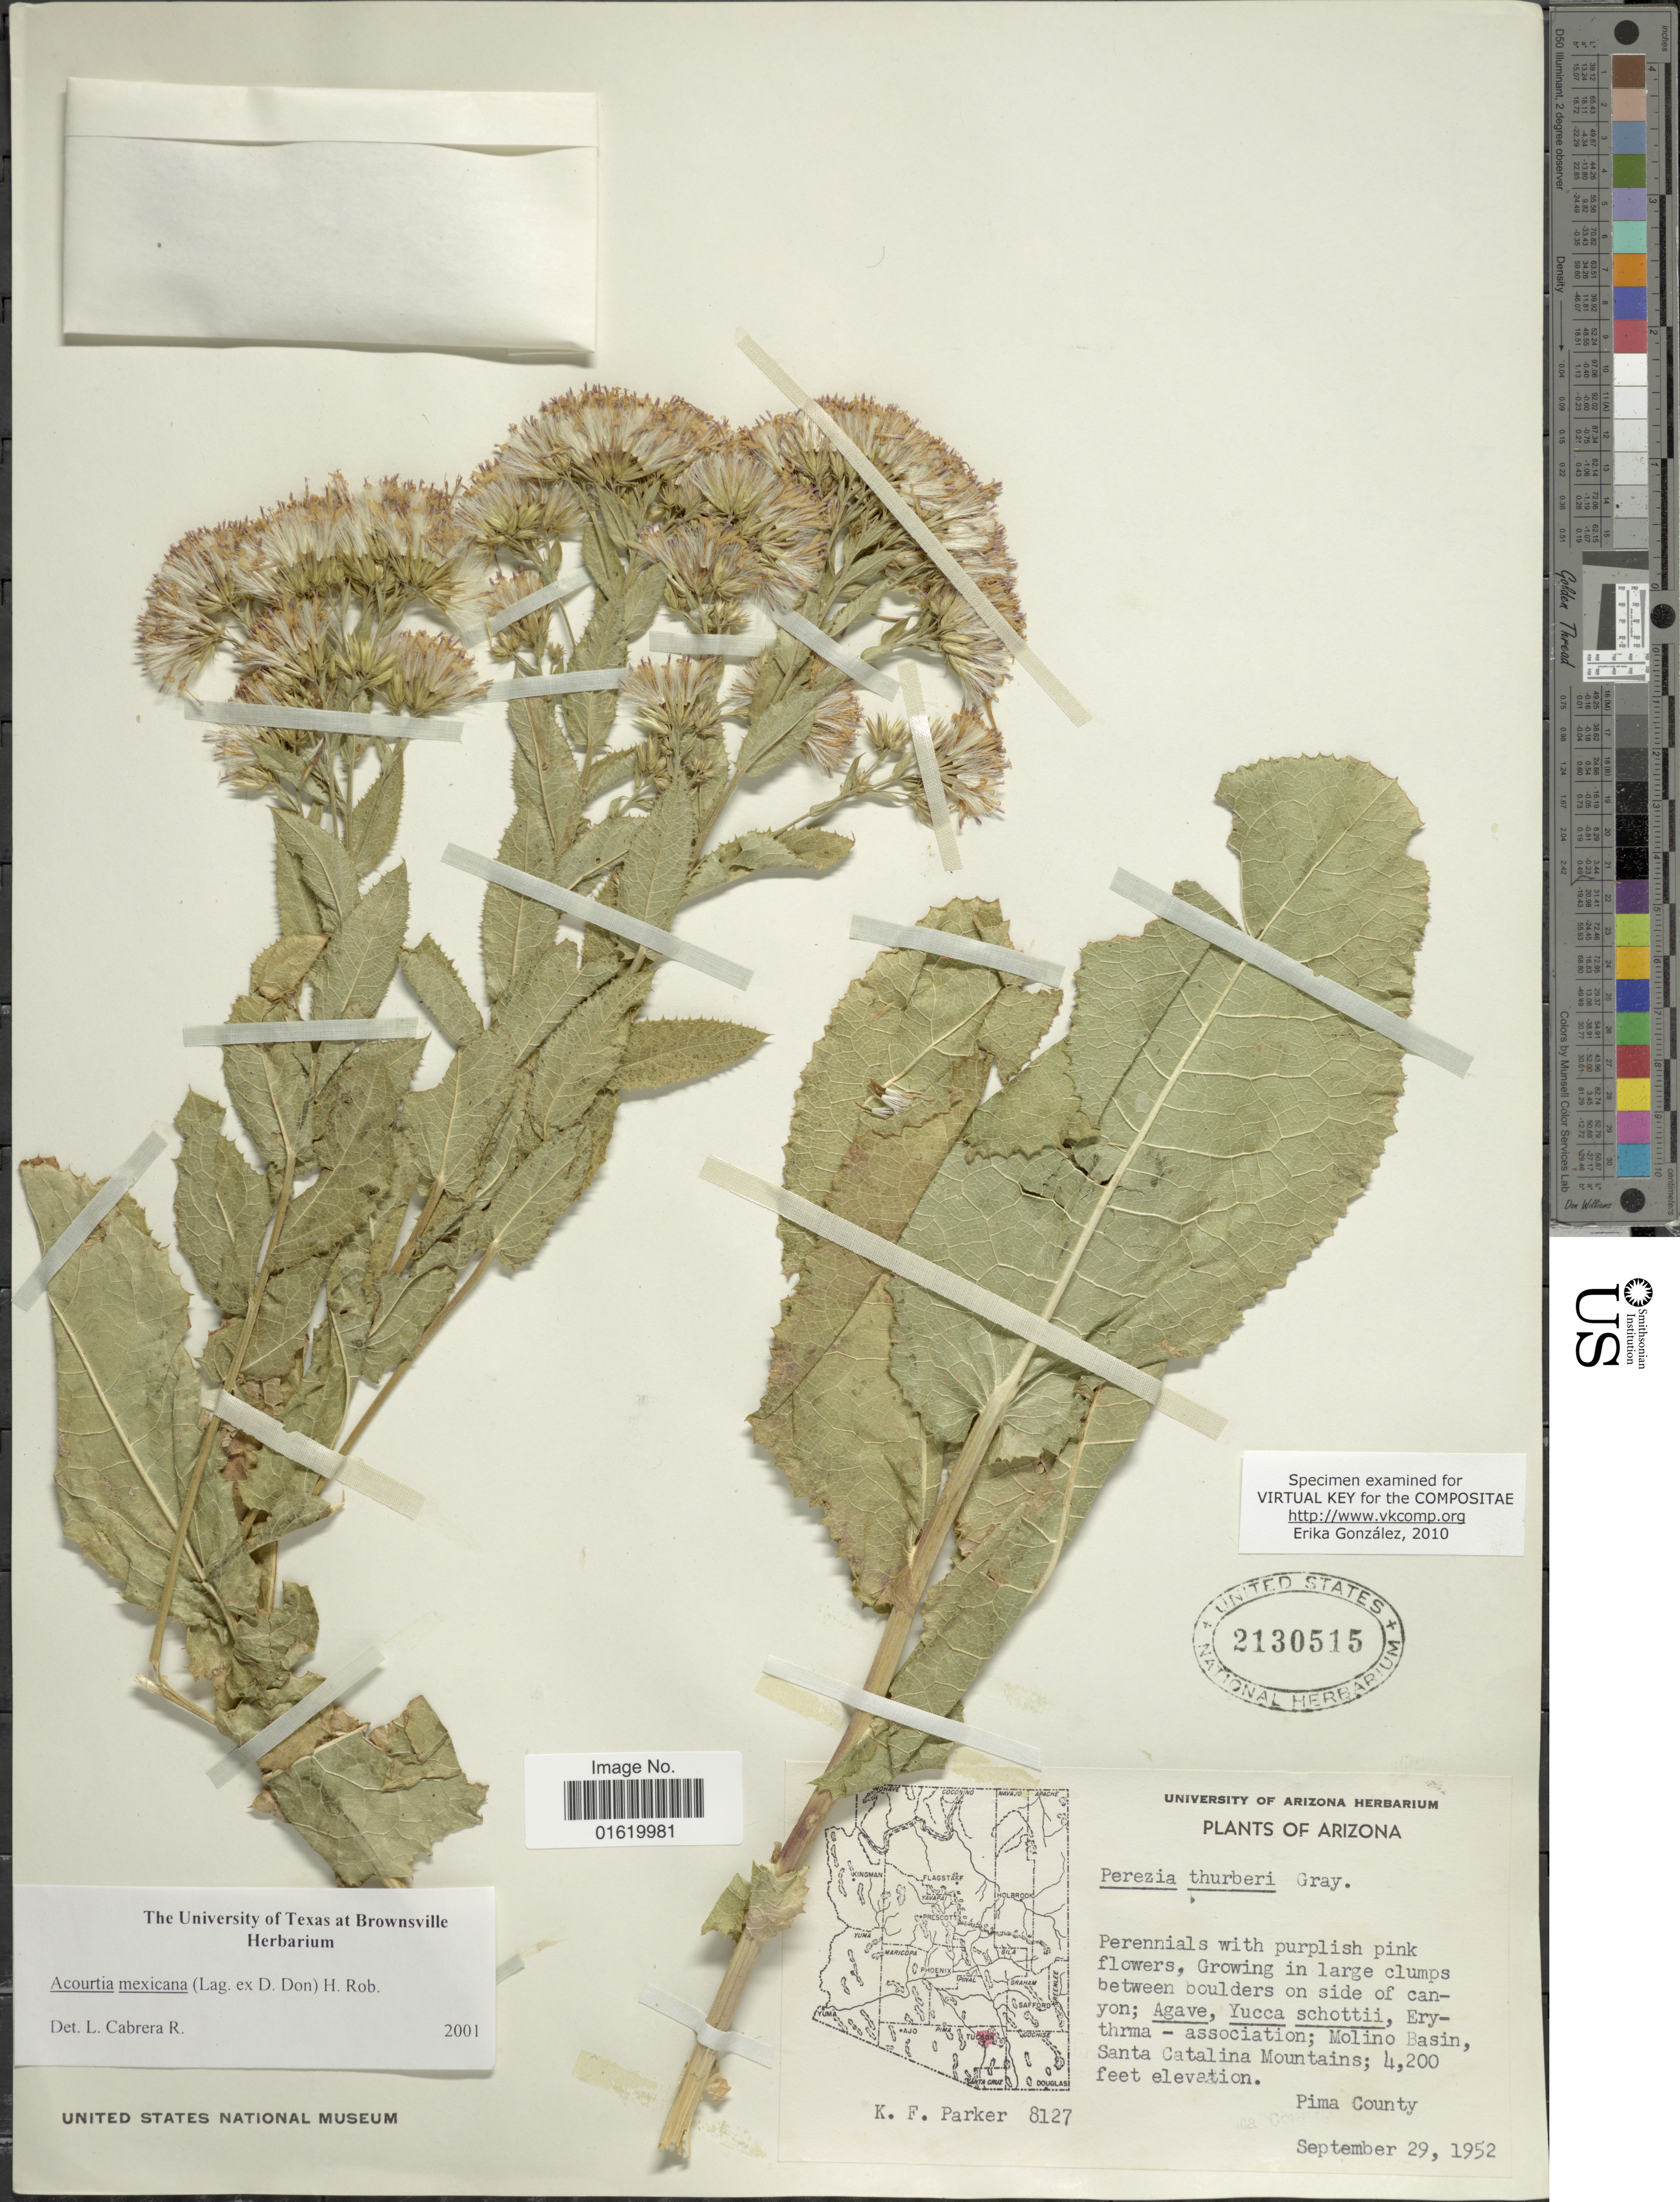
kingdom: Plantae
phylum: Tracheophyta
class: Magnoliopsida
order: Asterales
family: Asteraceae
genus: Acourtia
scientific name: Acourtia mexicana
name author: (Lag. ex D. Don) H. Rob.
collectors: K. F. Parker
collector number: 8127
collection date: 1952-09-29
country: United States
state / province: Arizona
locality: Between boulders on side of canyon, Molino Basin, Santa Catalina Mountains, Pima County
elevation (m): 1280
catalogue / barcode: US 2130515